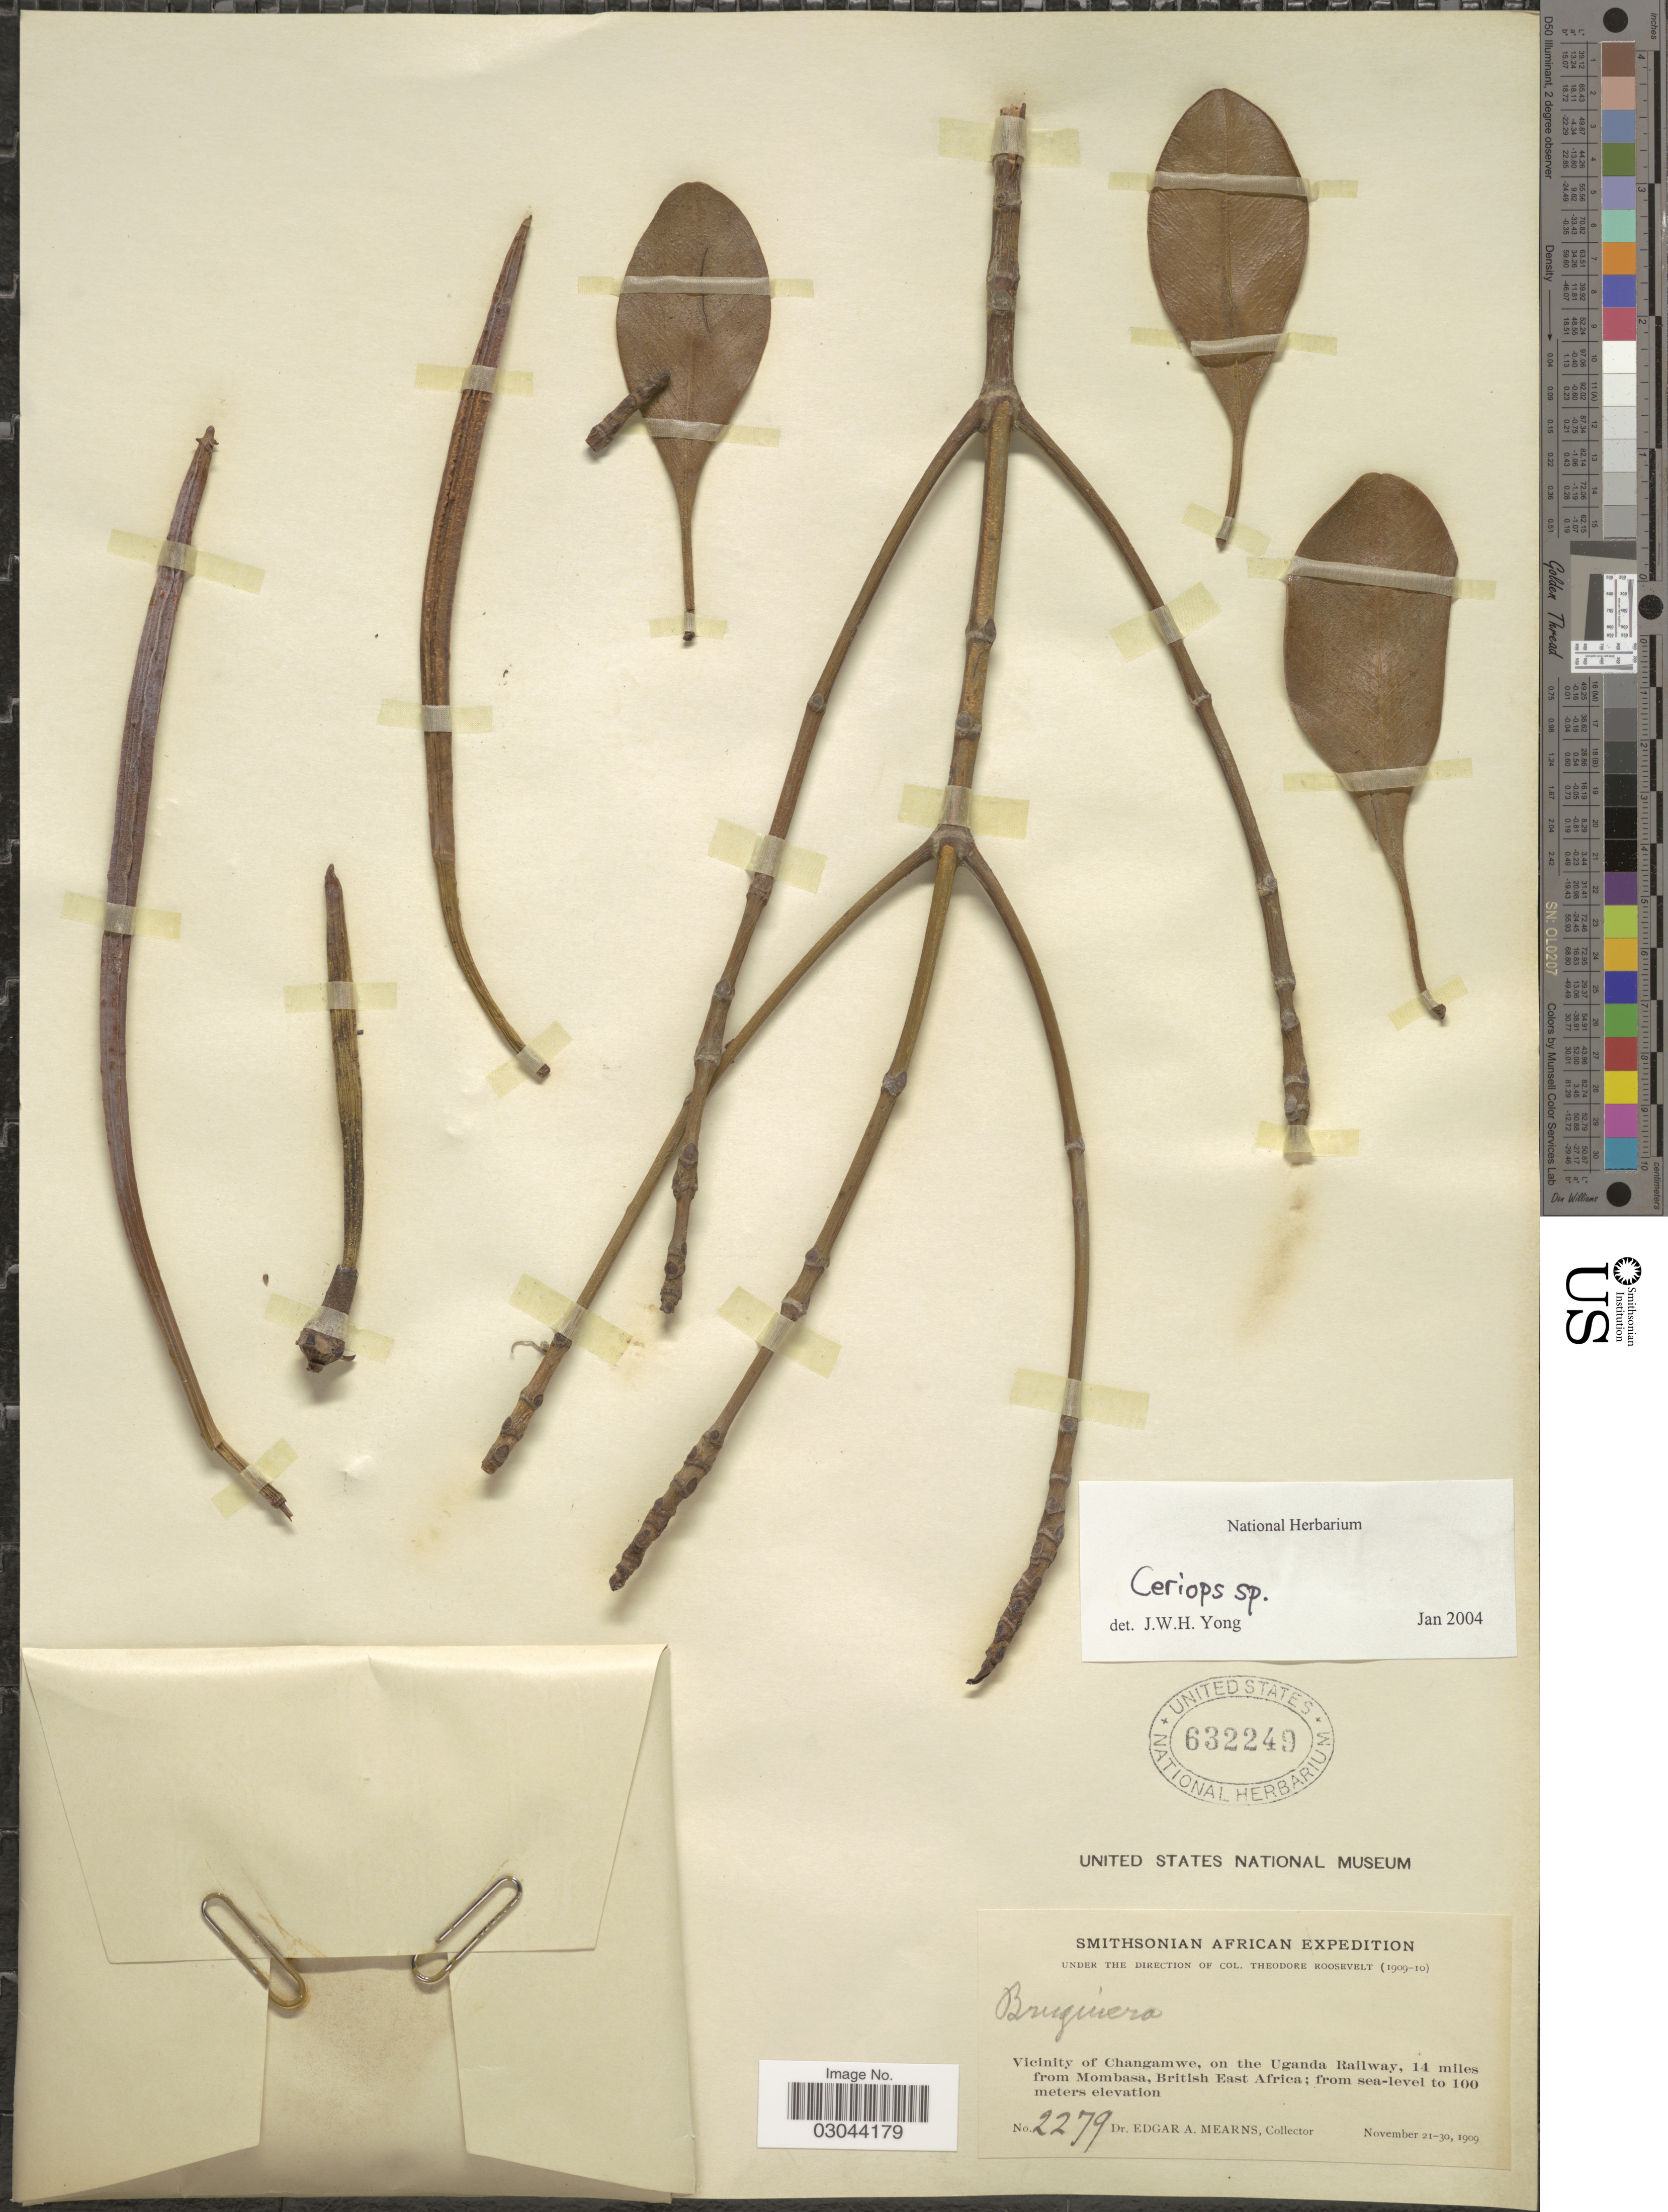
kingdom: Plantae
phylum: Tracheophyta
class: Magnoliopsida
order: Malpighiales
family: Rhizophoraceae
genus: Ceriops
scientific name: Ceriops sp.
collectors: E. A. Mearns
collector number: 2279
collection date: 1909-11-21/1909-11-30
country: Kenya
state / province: Mombasa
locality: Vicinity of Changamwe, on the Uganda Railway, 14 miles from Mombasa, British East Africa.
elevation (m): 0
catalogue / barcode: US 632249